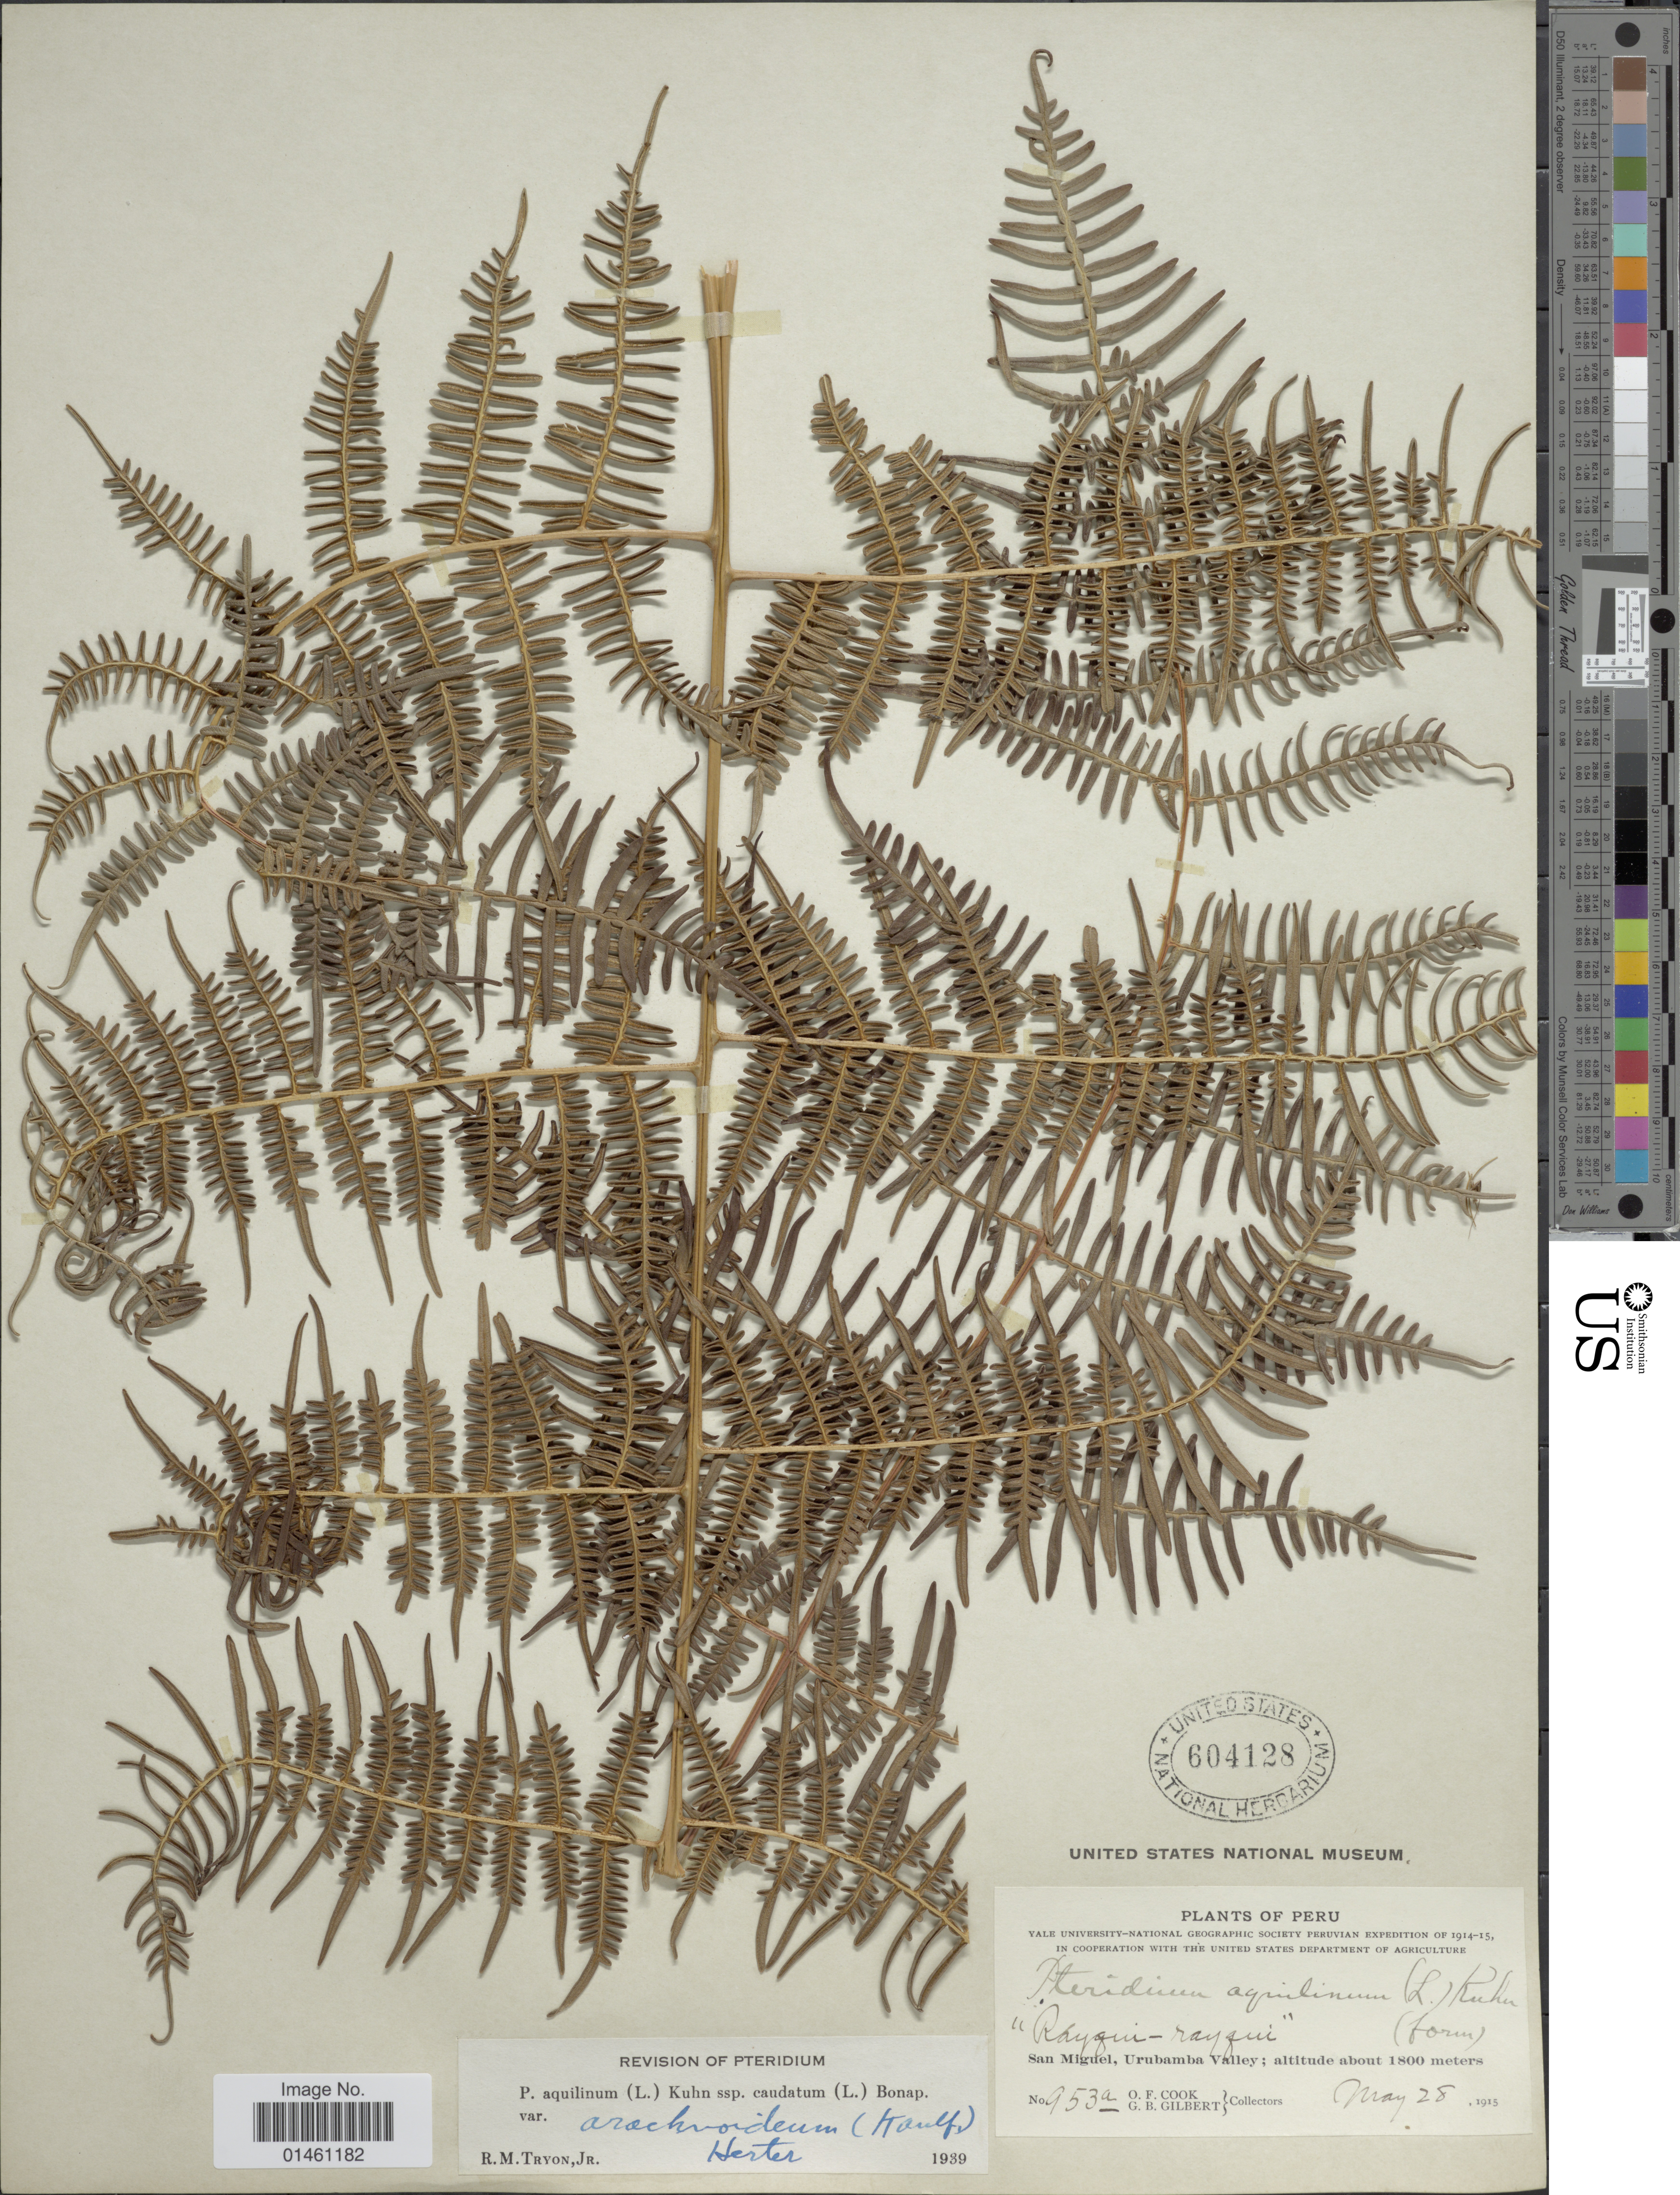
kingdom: Plantae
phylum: Tracheophyta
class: Polypodiopsida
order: Polypodiales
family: Dennstaedtiaceae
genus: Pteridium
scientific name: Pteridium aquilinum var. arachnoideum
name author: (Kaulf.) Herter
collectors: O. F. Cook & G. B. Gilbert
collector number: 953a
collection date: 1915-05-28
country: Peru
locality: San Miguel, Urubamba valley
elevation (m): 1800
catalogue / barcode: US 604128